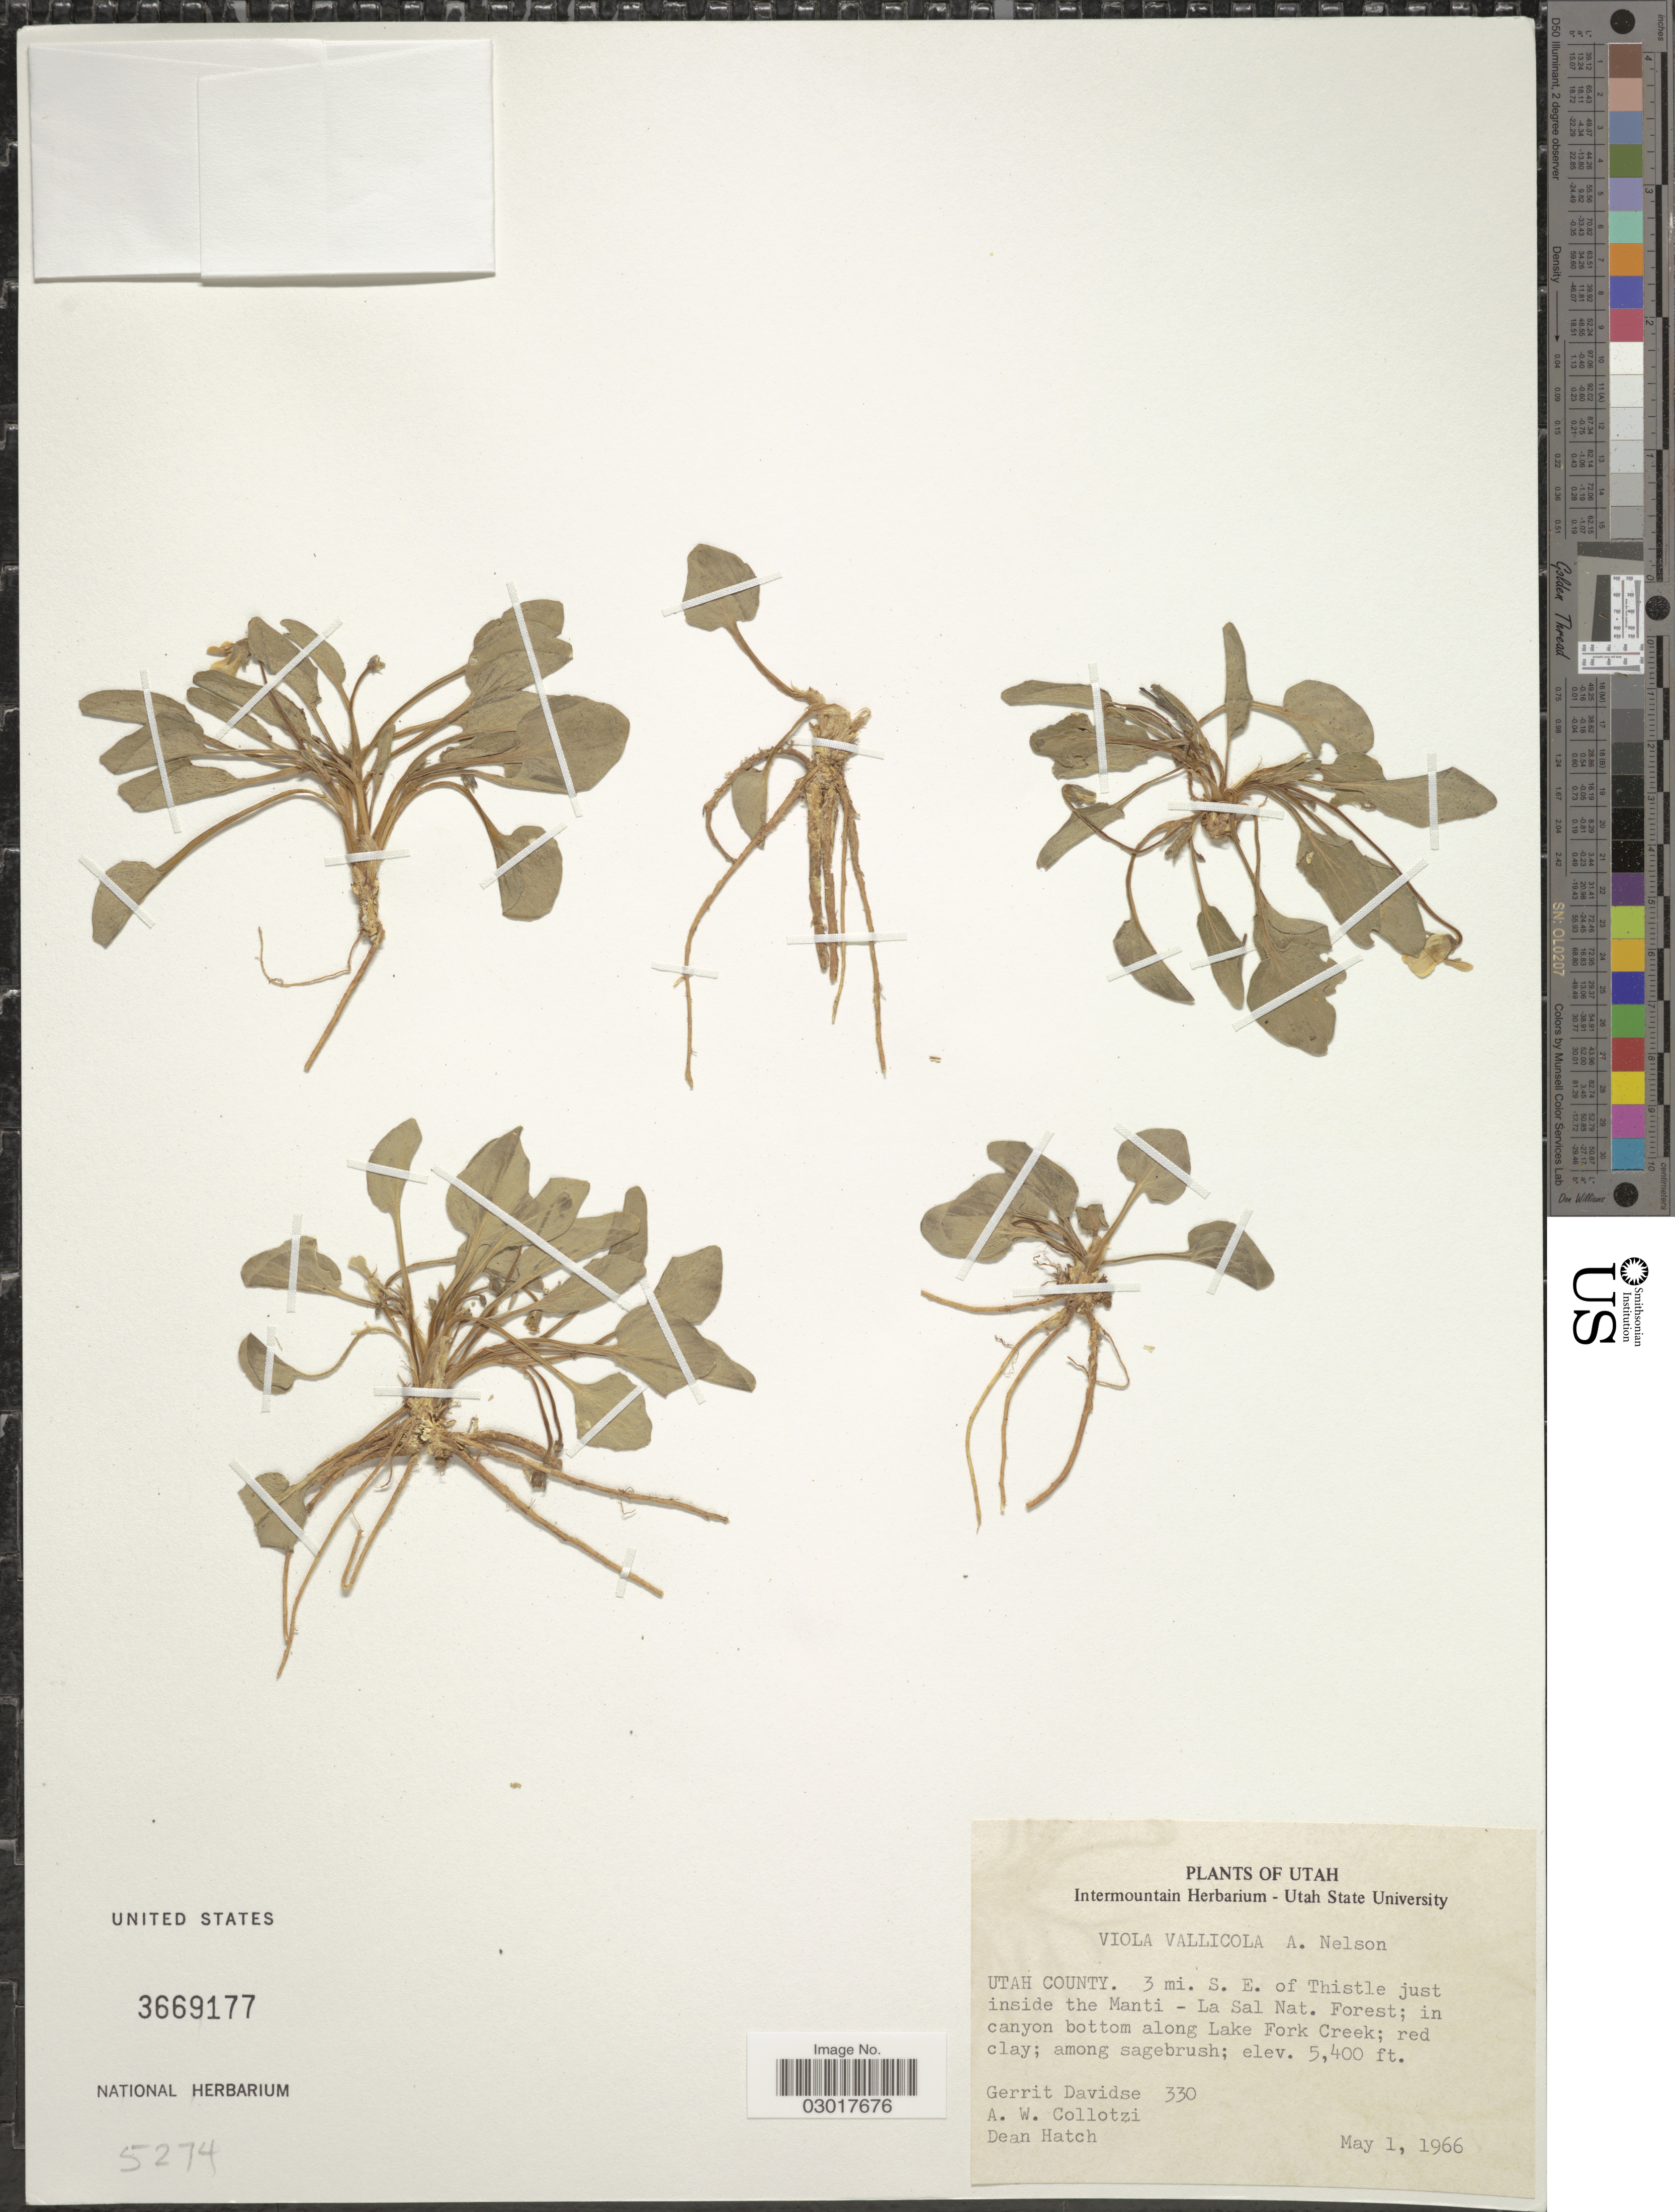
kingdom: Plantae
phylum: Tracheophyta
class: Magnoliopsida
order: Malpighiales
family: Violaceae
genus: Viola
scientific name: Viola vallicola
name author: A. Nelson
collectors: G. Davidse, A. W. Collotzi & D. Hatch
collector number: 330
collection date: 1966-05-01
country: United States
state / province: Utah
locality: Utah County. 3 mi. S.E. of Thistle just inside the Manti - La Sal Nat. Forest; in canyon bottom along Lake Fork Creek.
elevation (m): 1646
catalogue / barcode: US 3669177